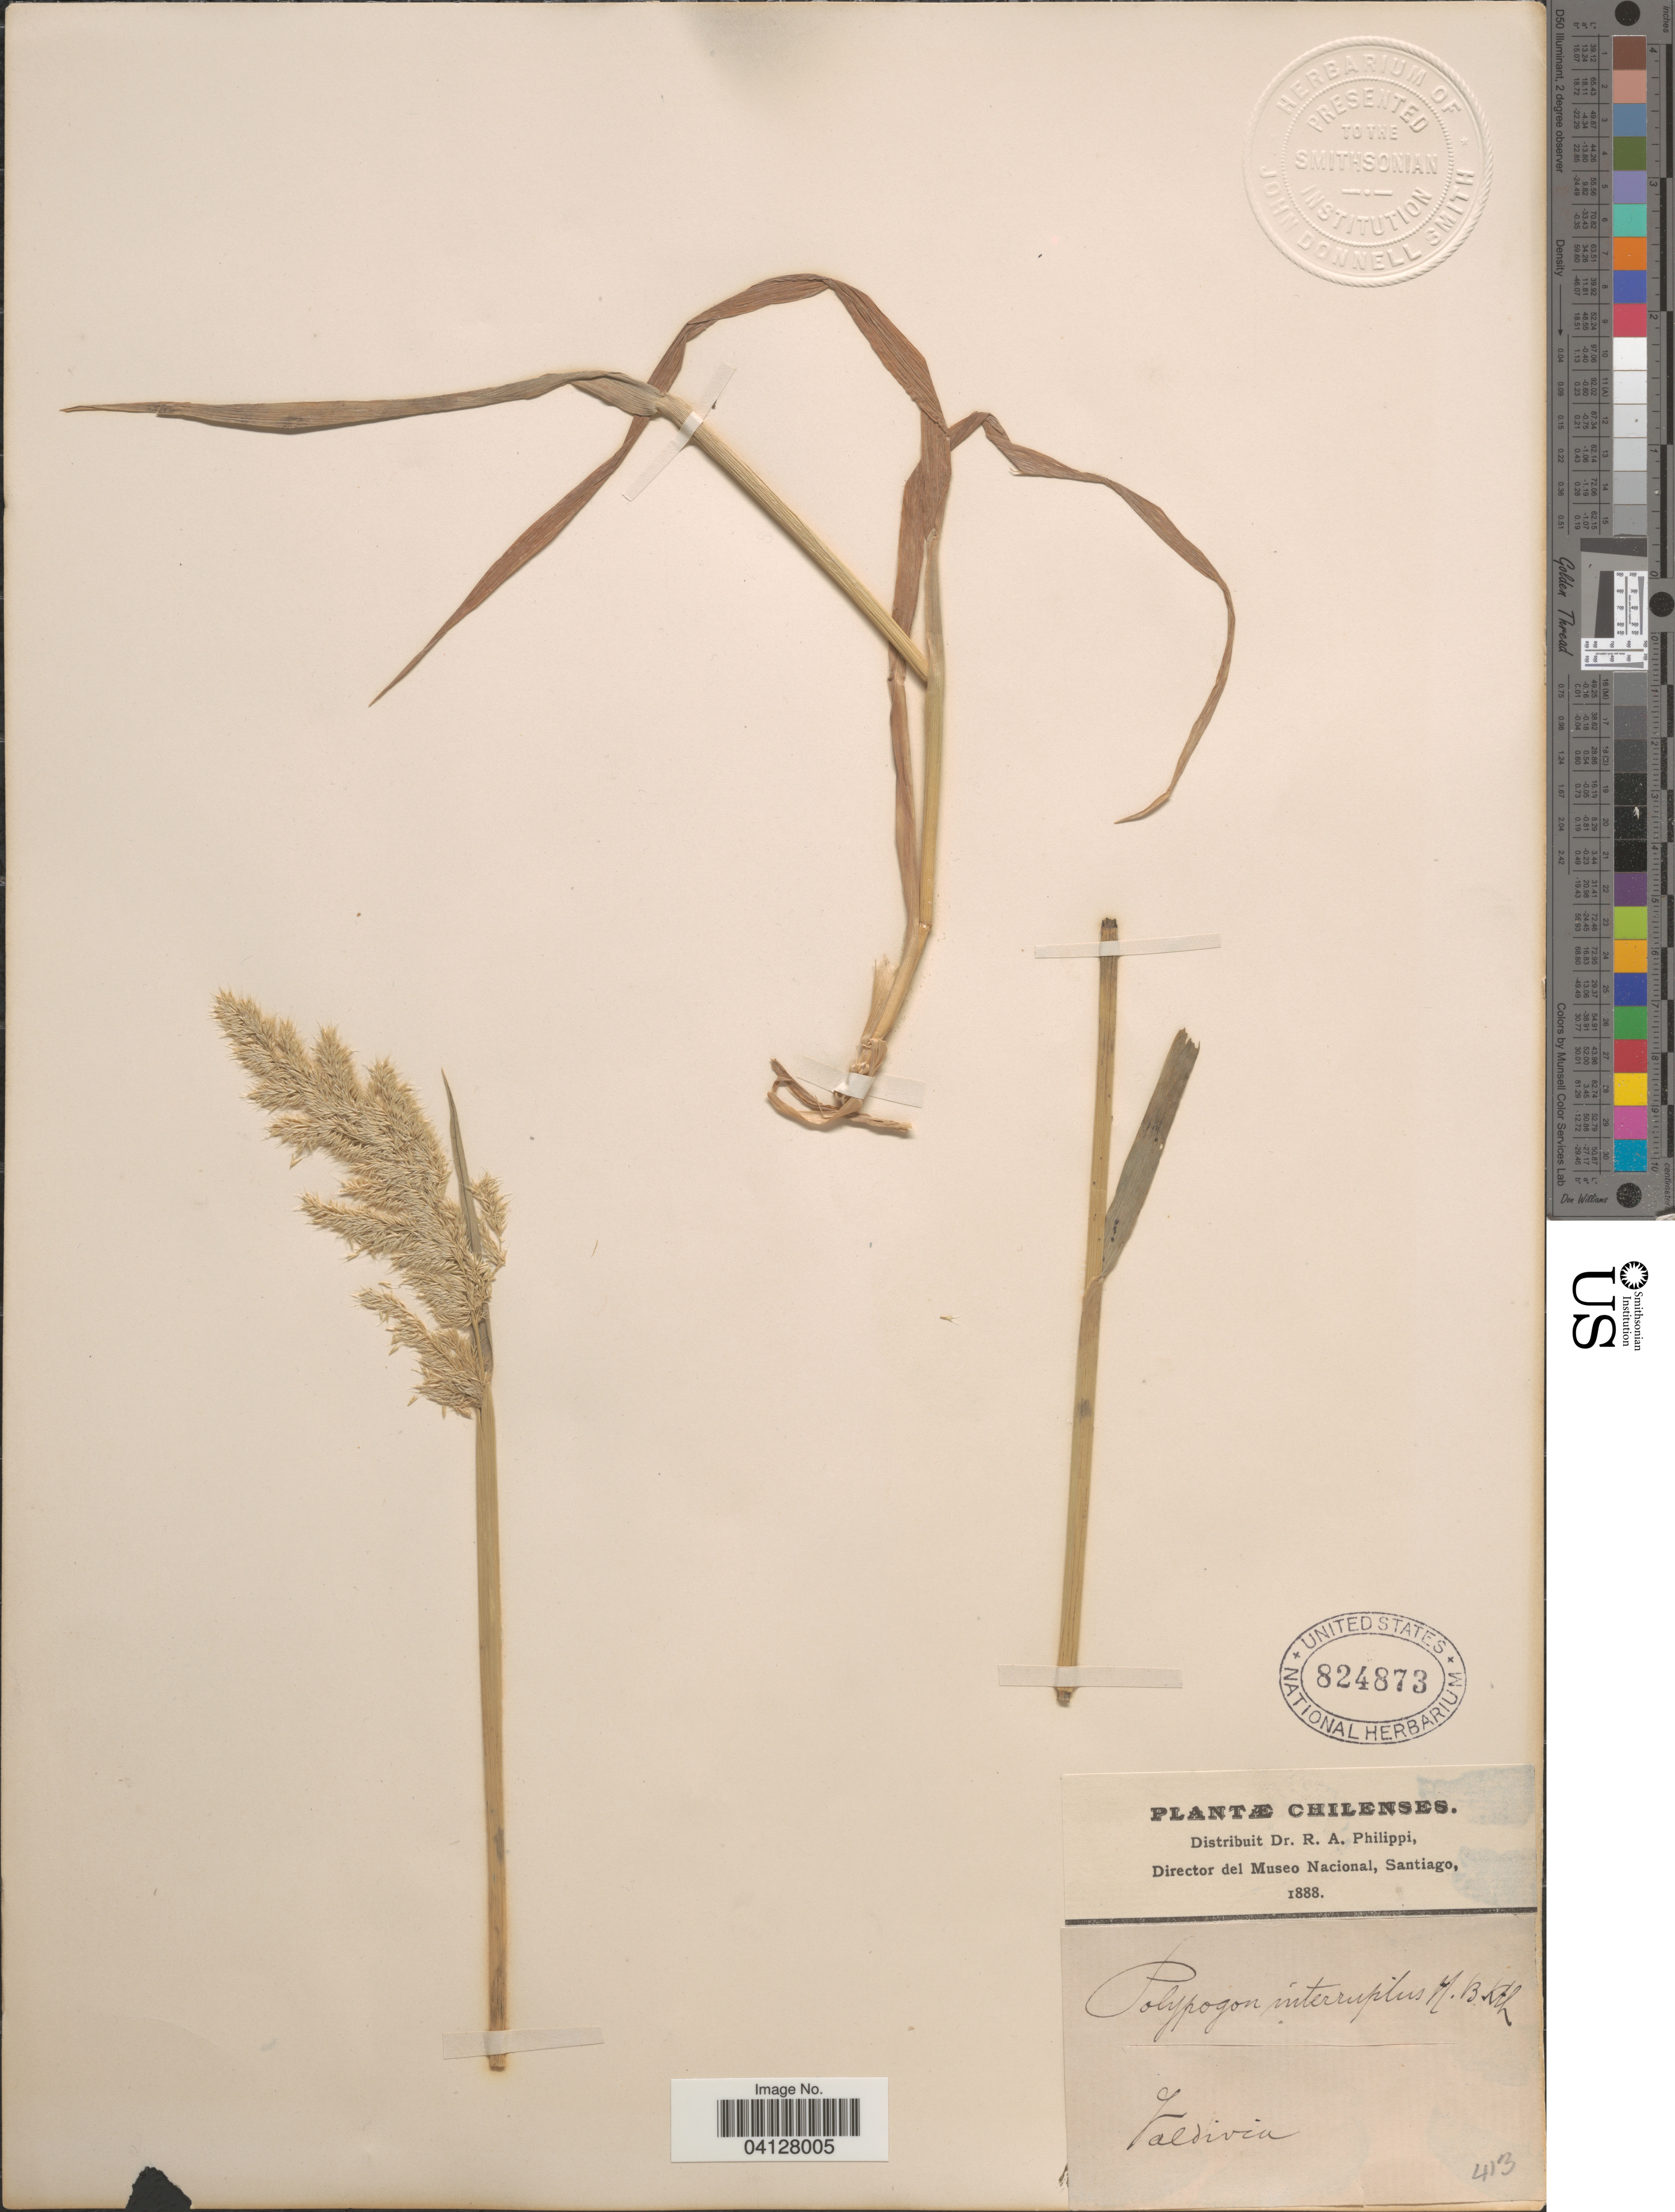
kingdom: Plantae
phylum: Tracheophyta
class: Liliopsida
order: Poales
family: Poaceae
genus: Polypogon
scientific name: Polypogon interruptus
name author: Kunth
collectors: R. A. Philippi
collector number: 413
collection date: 1888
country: Chile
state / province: Los Ríos (XIV)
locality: Valdivia.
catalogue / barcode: US 824873